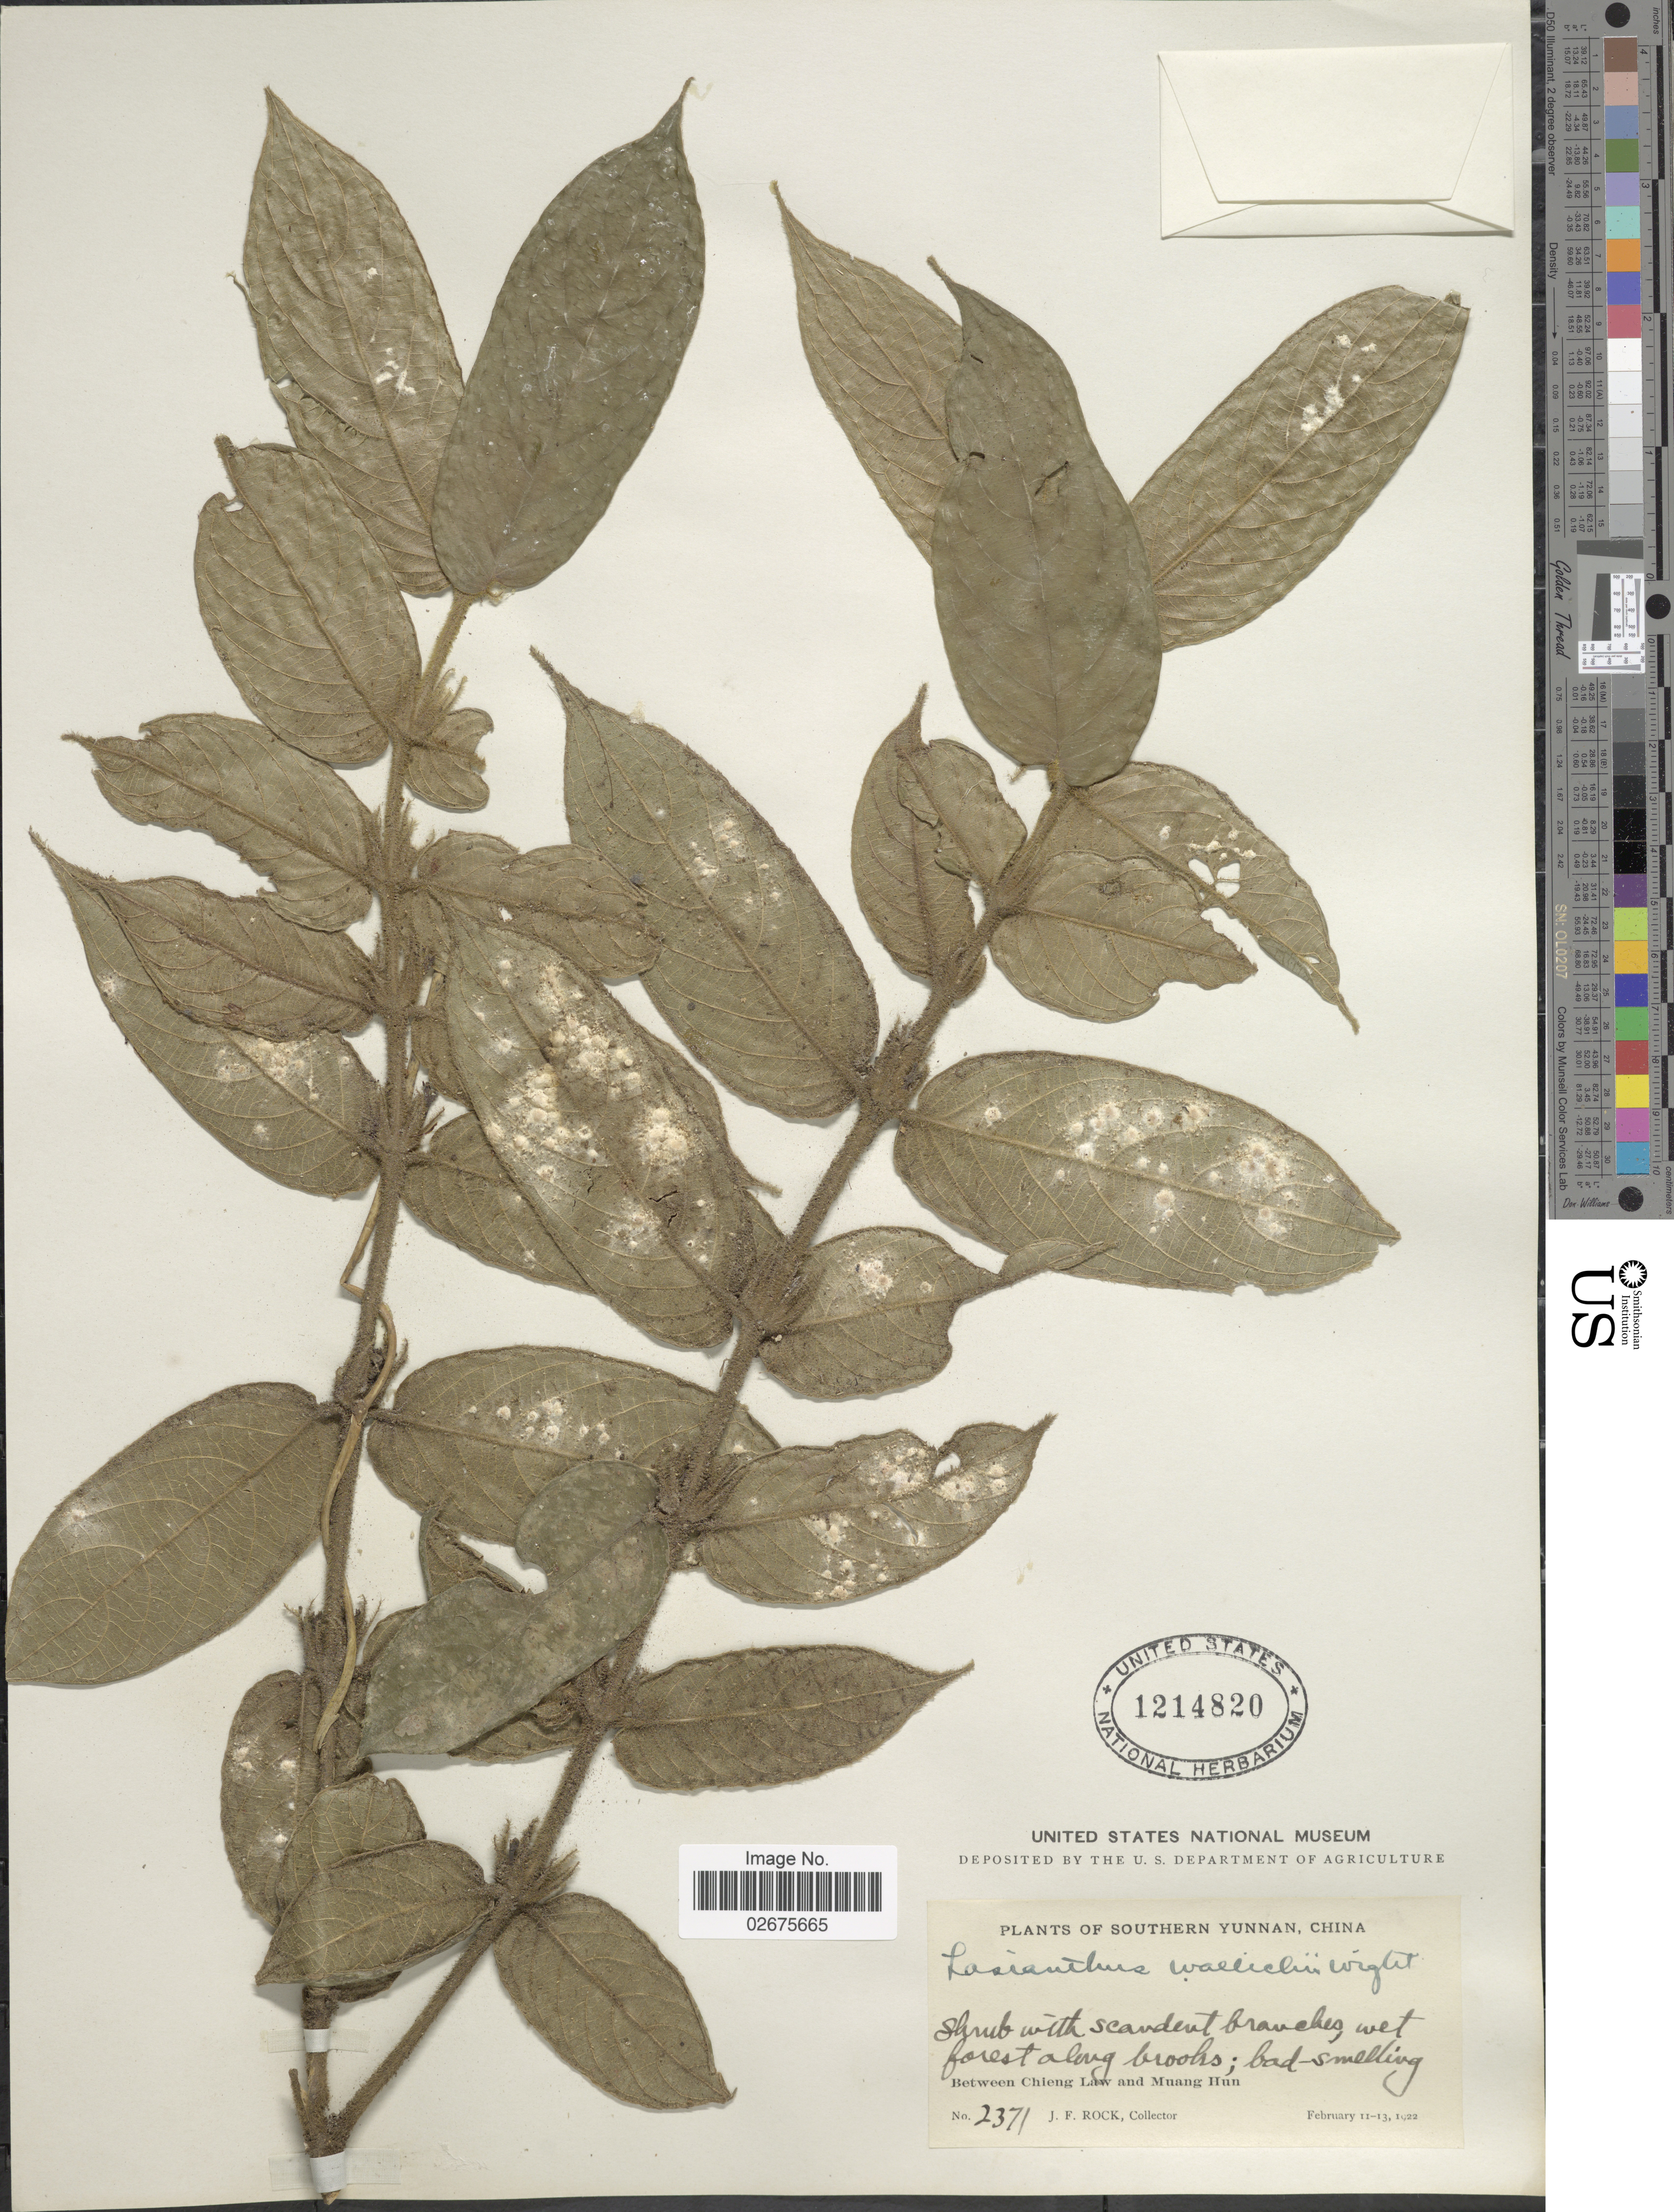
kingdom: Plantae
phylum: Tracheophyta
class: Magnoliopsida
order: Gentianales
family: Rubiaceae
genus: Lasianthus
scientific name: Lasianthus attenuatus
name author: Jack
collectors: J. Rock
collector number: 2371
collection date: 1922-02-11/1922-02-13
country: China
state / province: Yunnan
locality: Southern Yunnan, China, Between Chieng Law and Muang Hun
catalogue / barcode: US 1214820